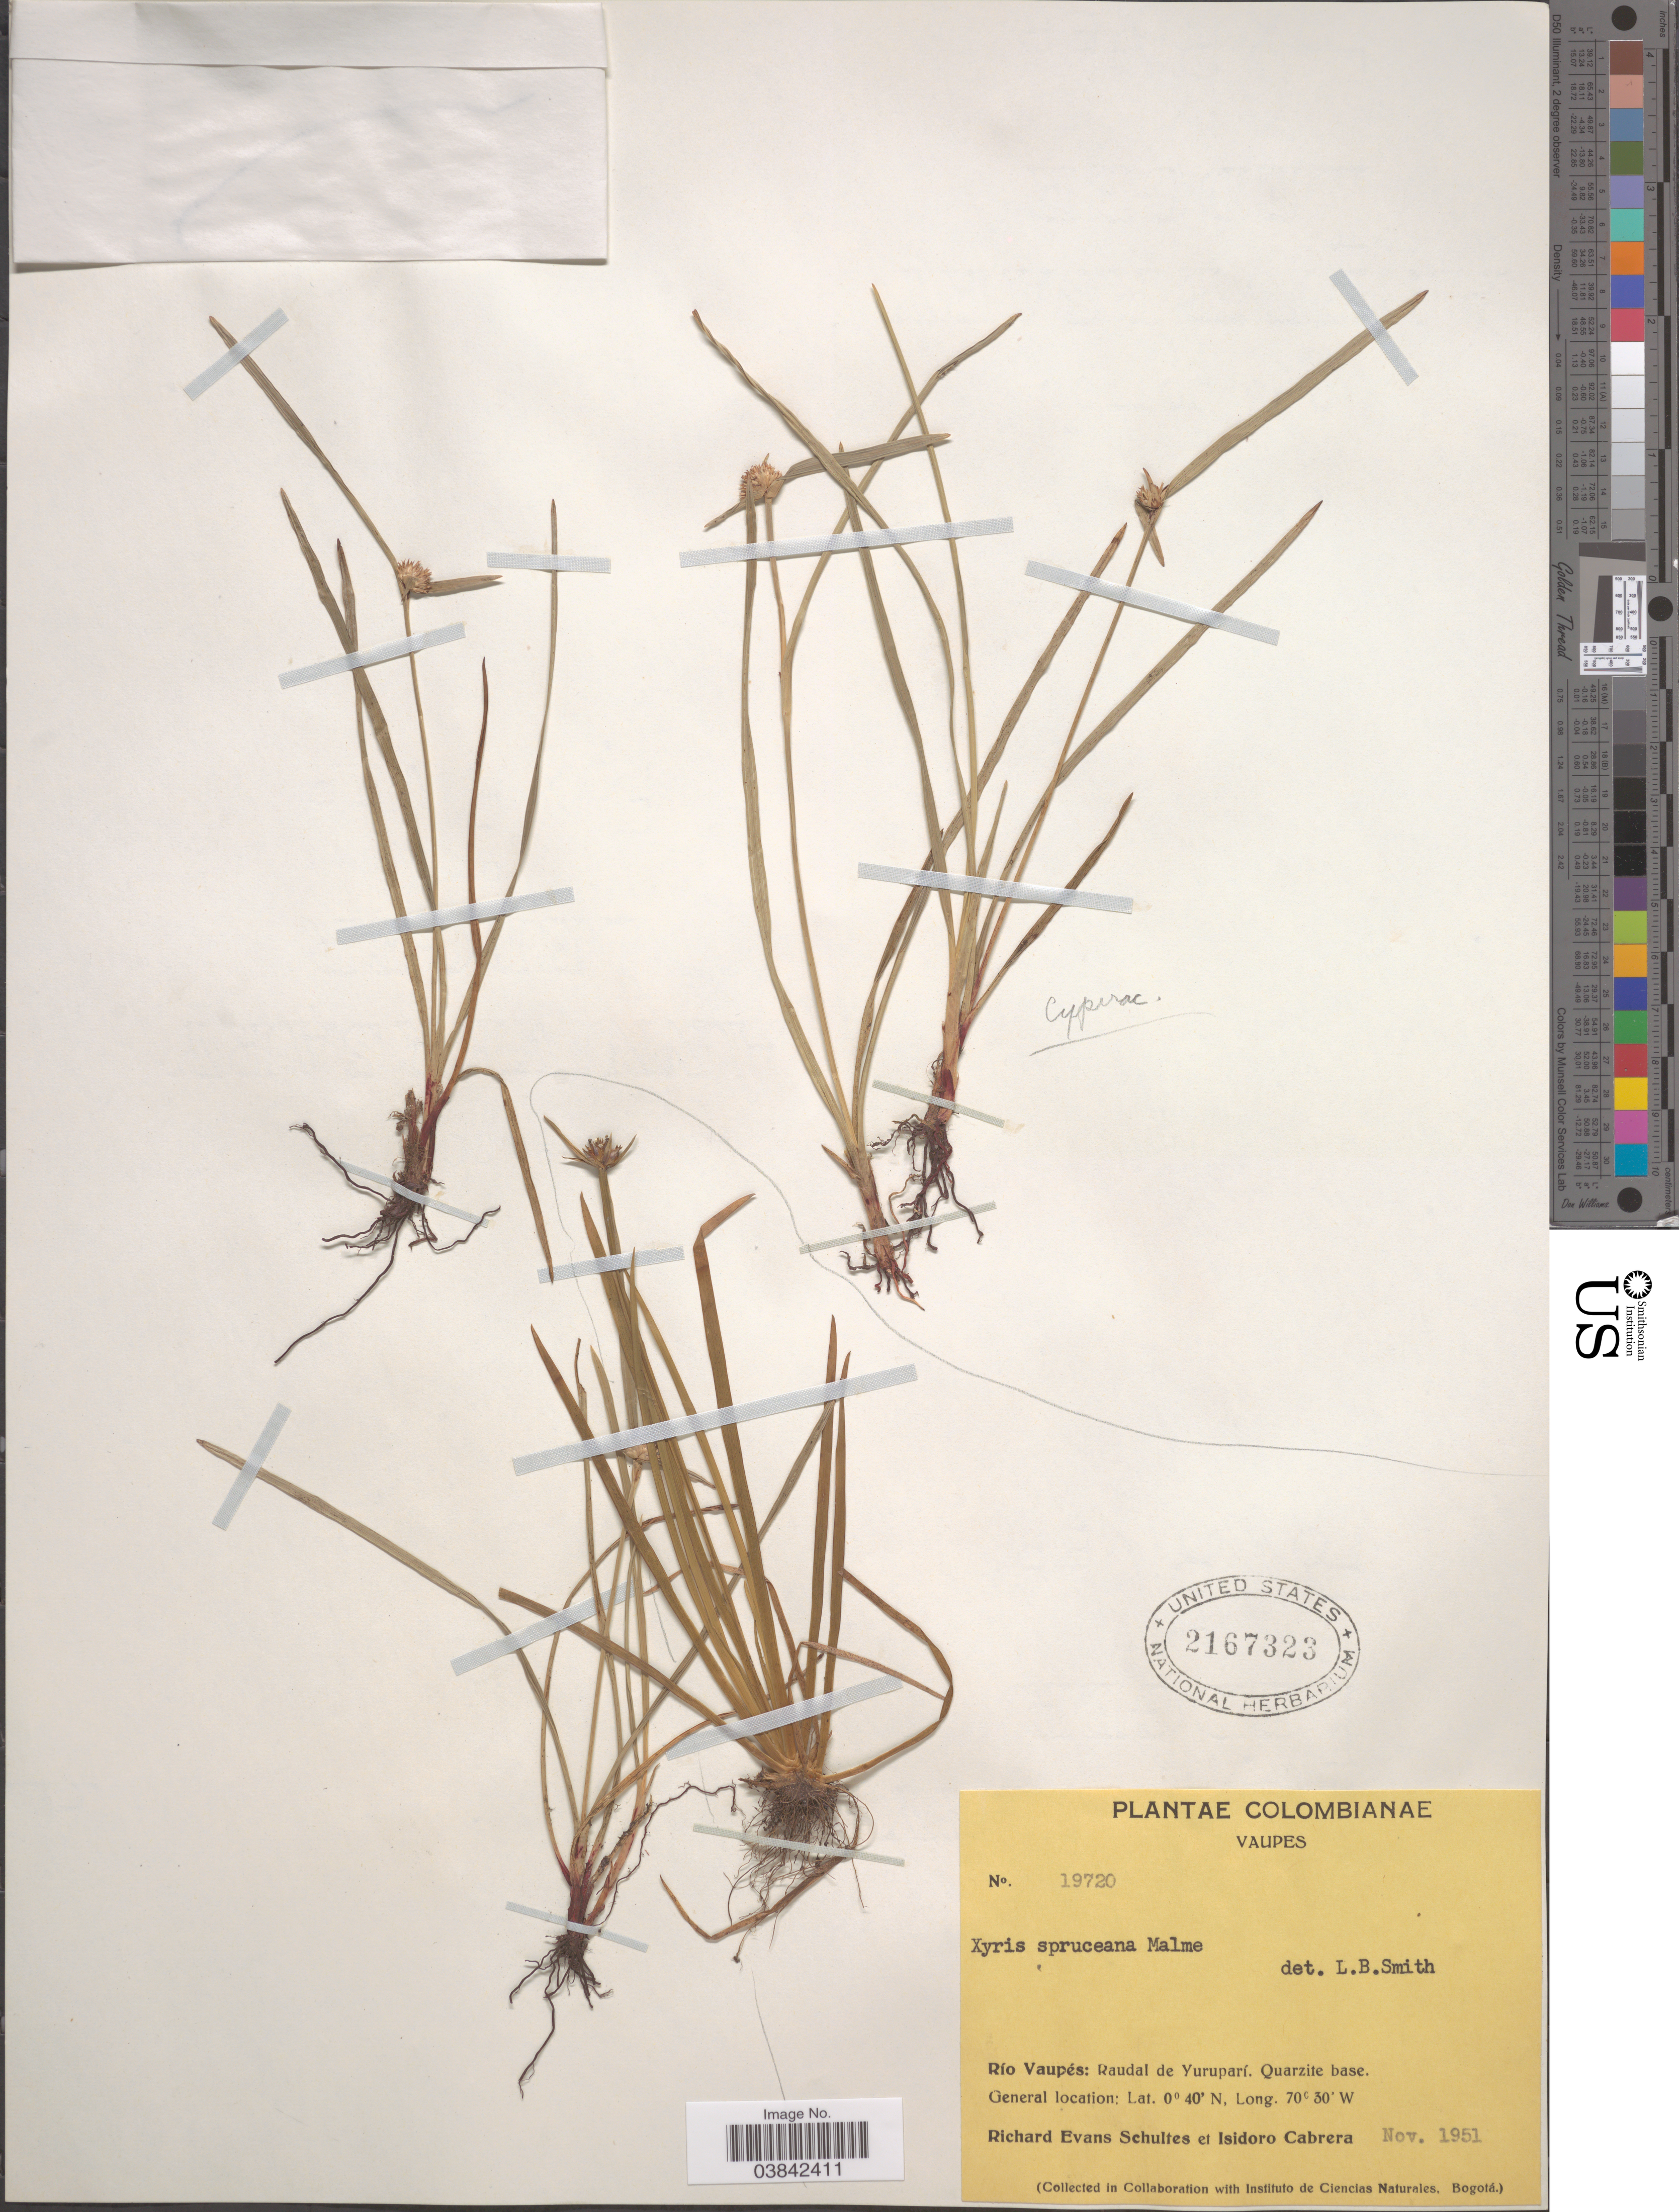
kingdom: Plantae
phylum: Tracheophyta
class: Liliopsida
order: Poales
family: Xyridaceae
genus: Xyris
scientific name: Xyris spruceana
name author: Malme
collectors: R. E. Schultes & I. Cabrera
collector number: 19720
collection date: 1951-11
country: Colombia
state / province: Vaupés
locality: Río Vaupés: Raudal de Yuruparí. Quarzite base.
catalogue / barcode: US 2167323